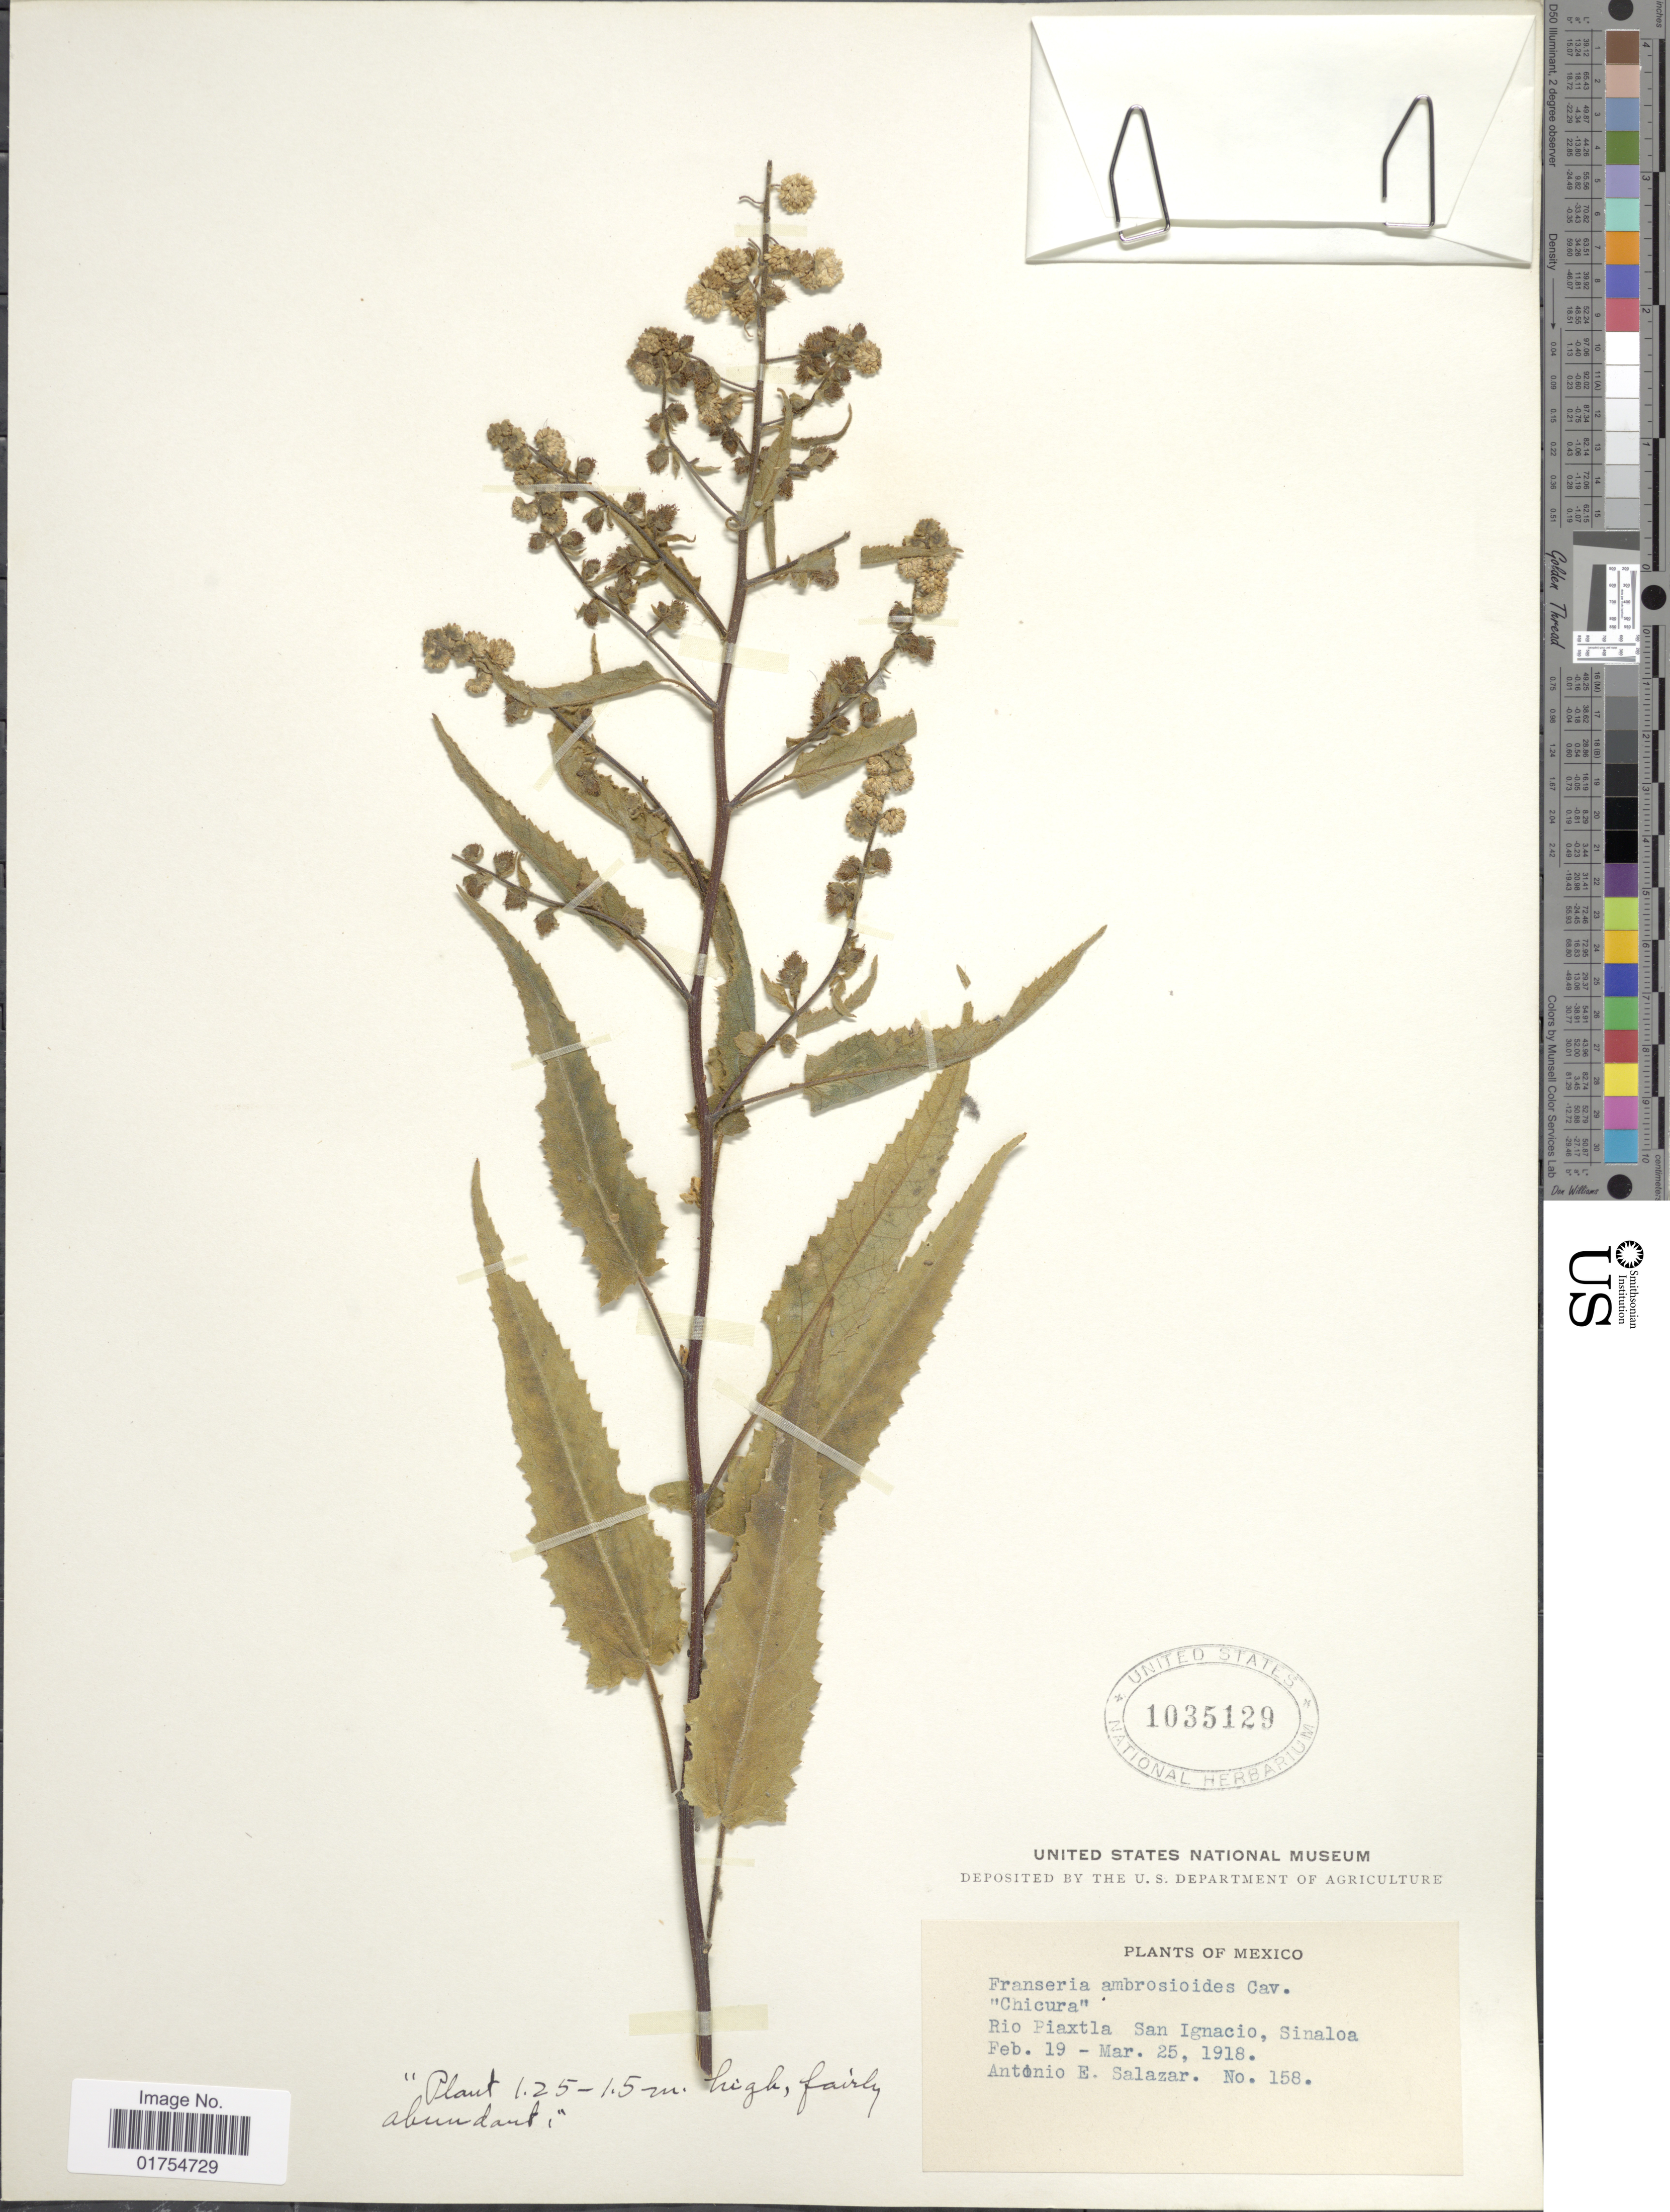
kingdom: Plantae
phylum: Tracheophyta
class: Magnoliopsida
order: Asterales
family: Asteraceae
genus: Franseria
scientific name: Franseria ambrosioides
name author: Cav.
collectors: A. E. Salazar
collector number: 158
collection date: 1918-02-19/1918-03-25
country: Mexico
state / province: Sinaloa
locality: Rio Piaxtla San Ignacio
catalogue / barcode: US 1035129